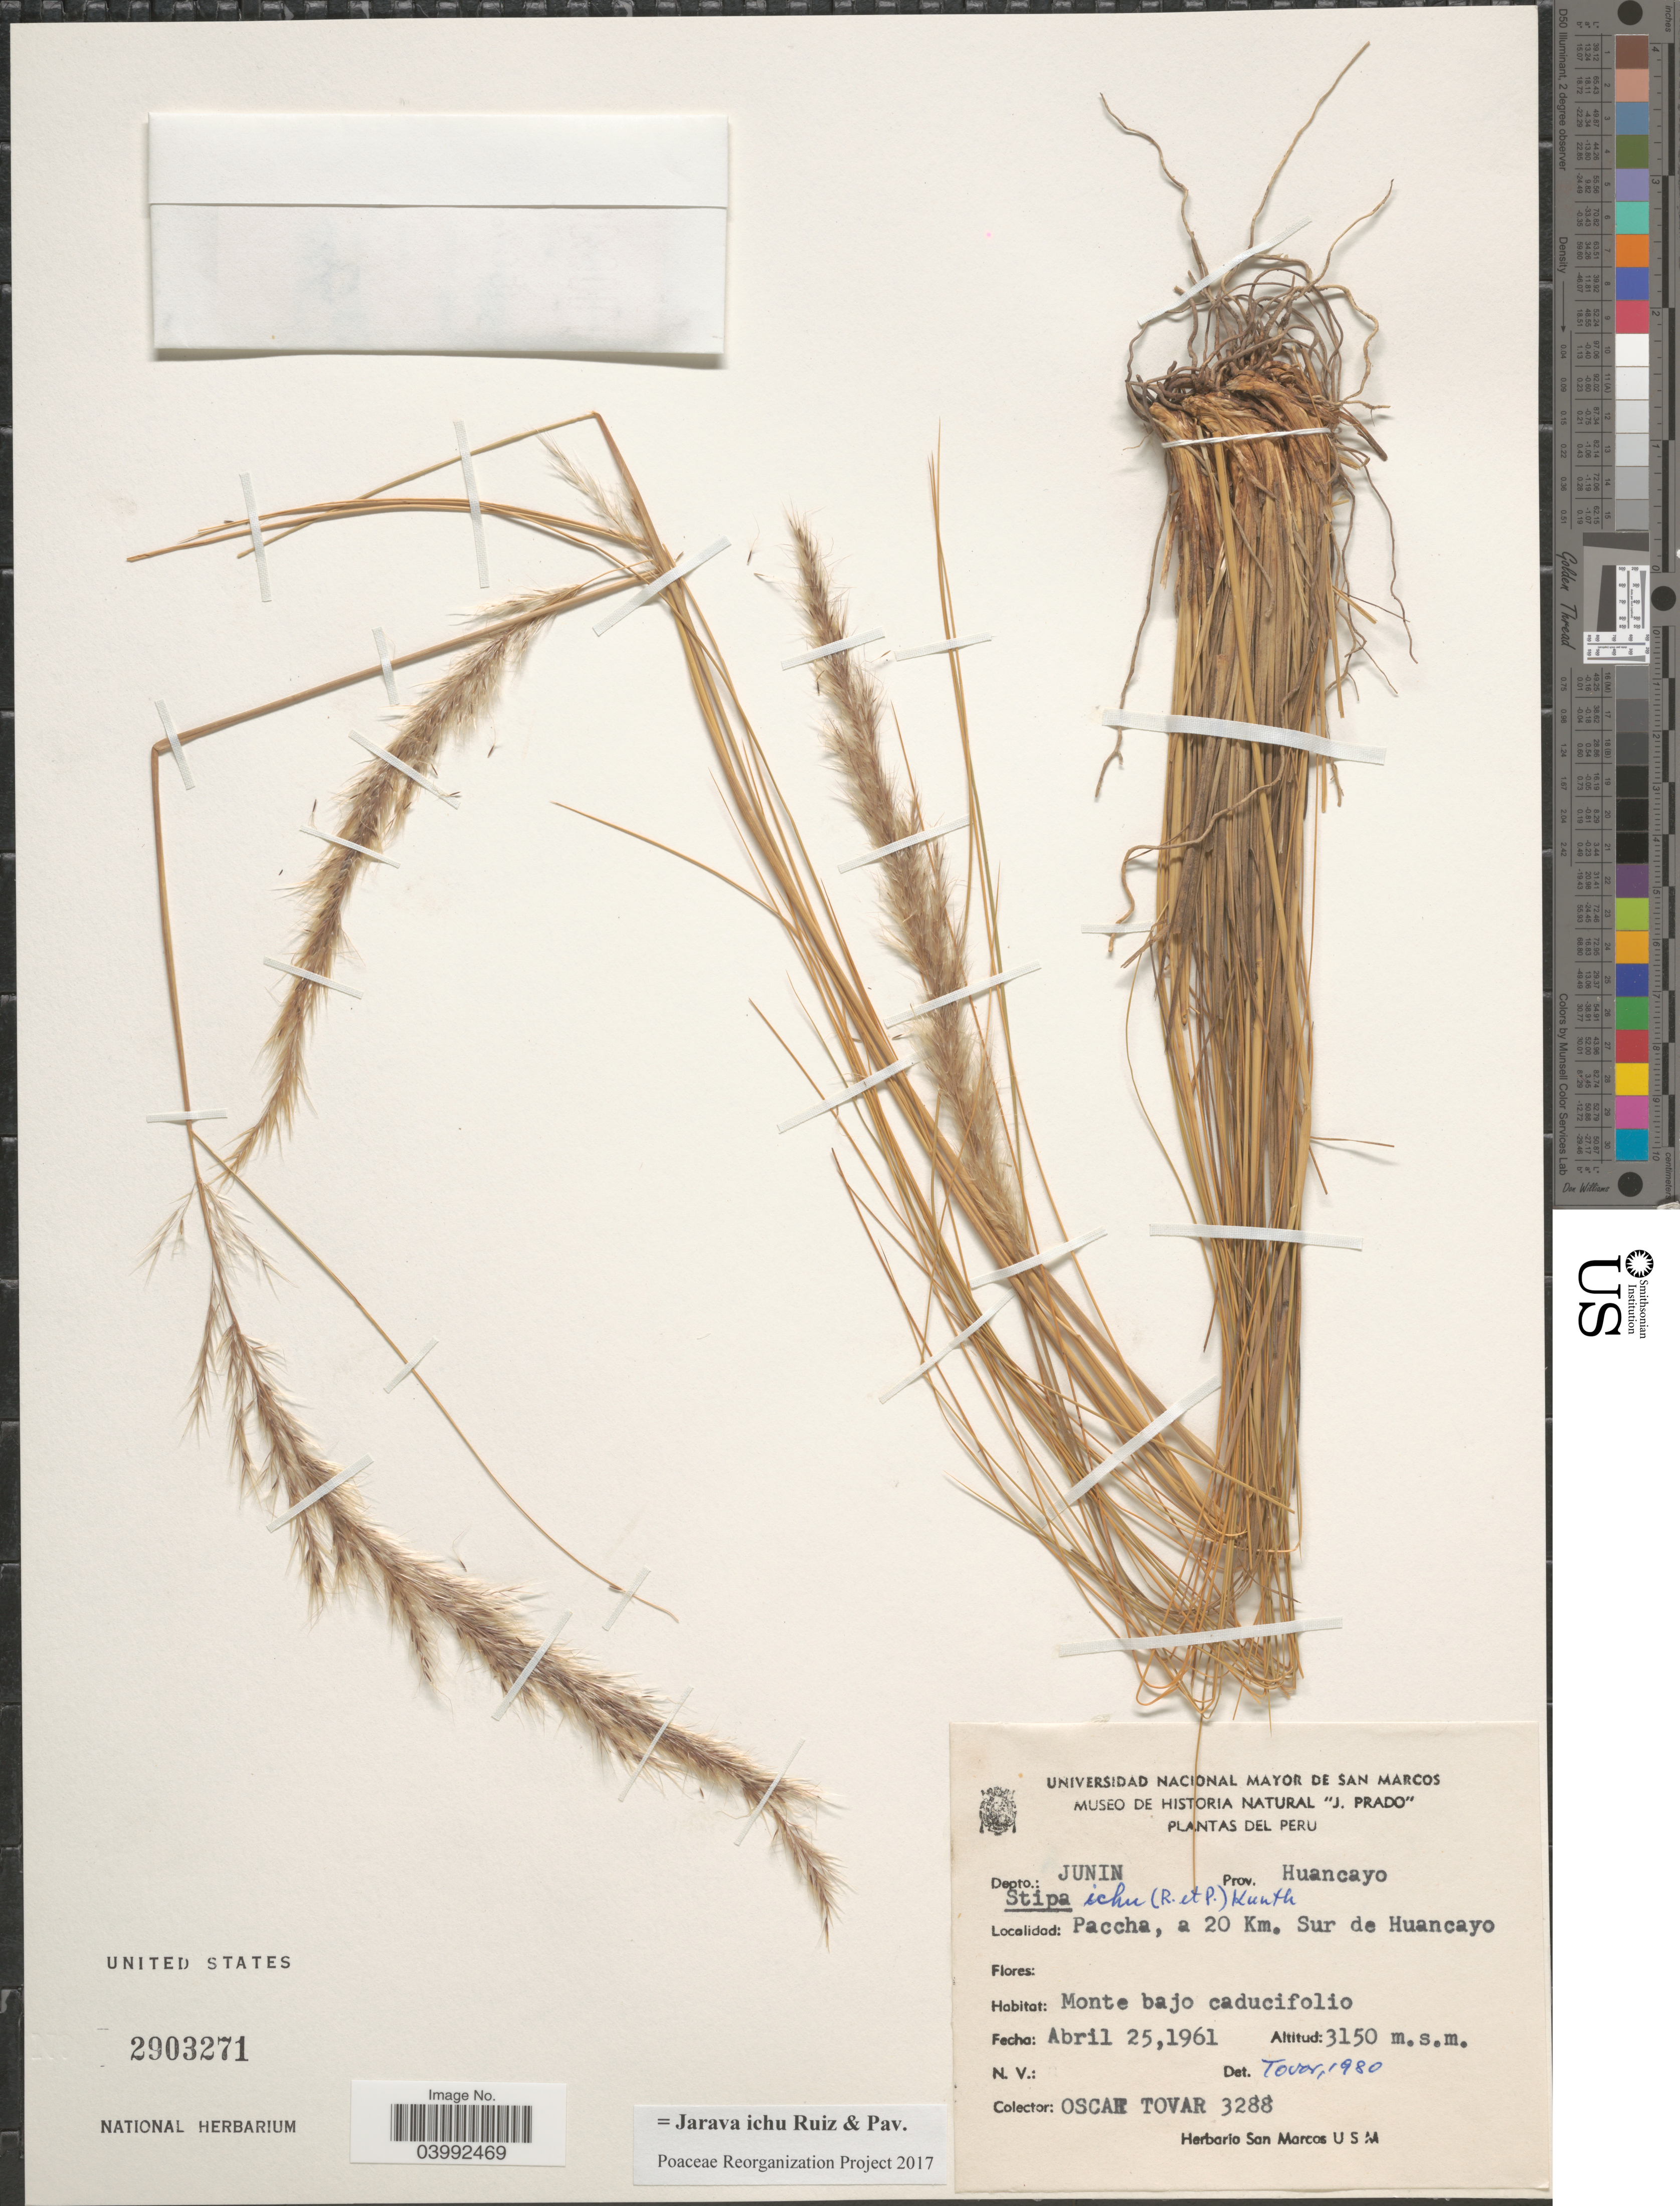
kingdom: Plantae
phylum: Tracheophyta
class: Liliopsida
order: Poales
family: Poaceae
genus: Jarava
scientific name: Jarava ichu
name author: Ruiz & Pav.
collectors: O. Tovar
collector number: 3288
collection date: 1961-04-25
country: Peru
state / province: Junín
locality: Depto.: Junin. Prov. Huancayo. Paccha, a 20 Km. Sur de Huancayo.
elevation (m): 3150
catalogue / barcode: US 2903271